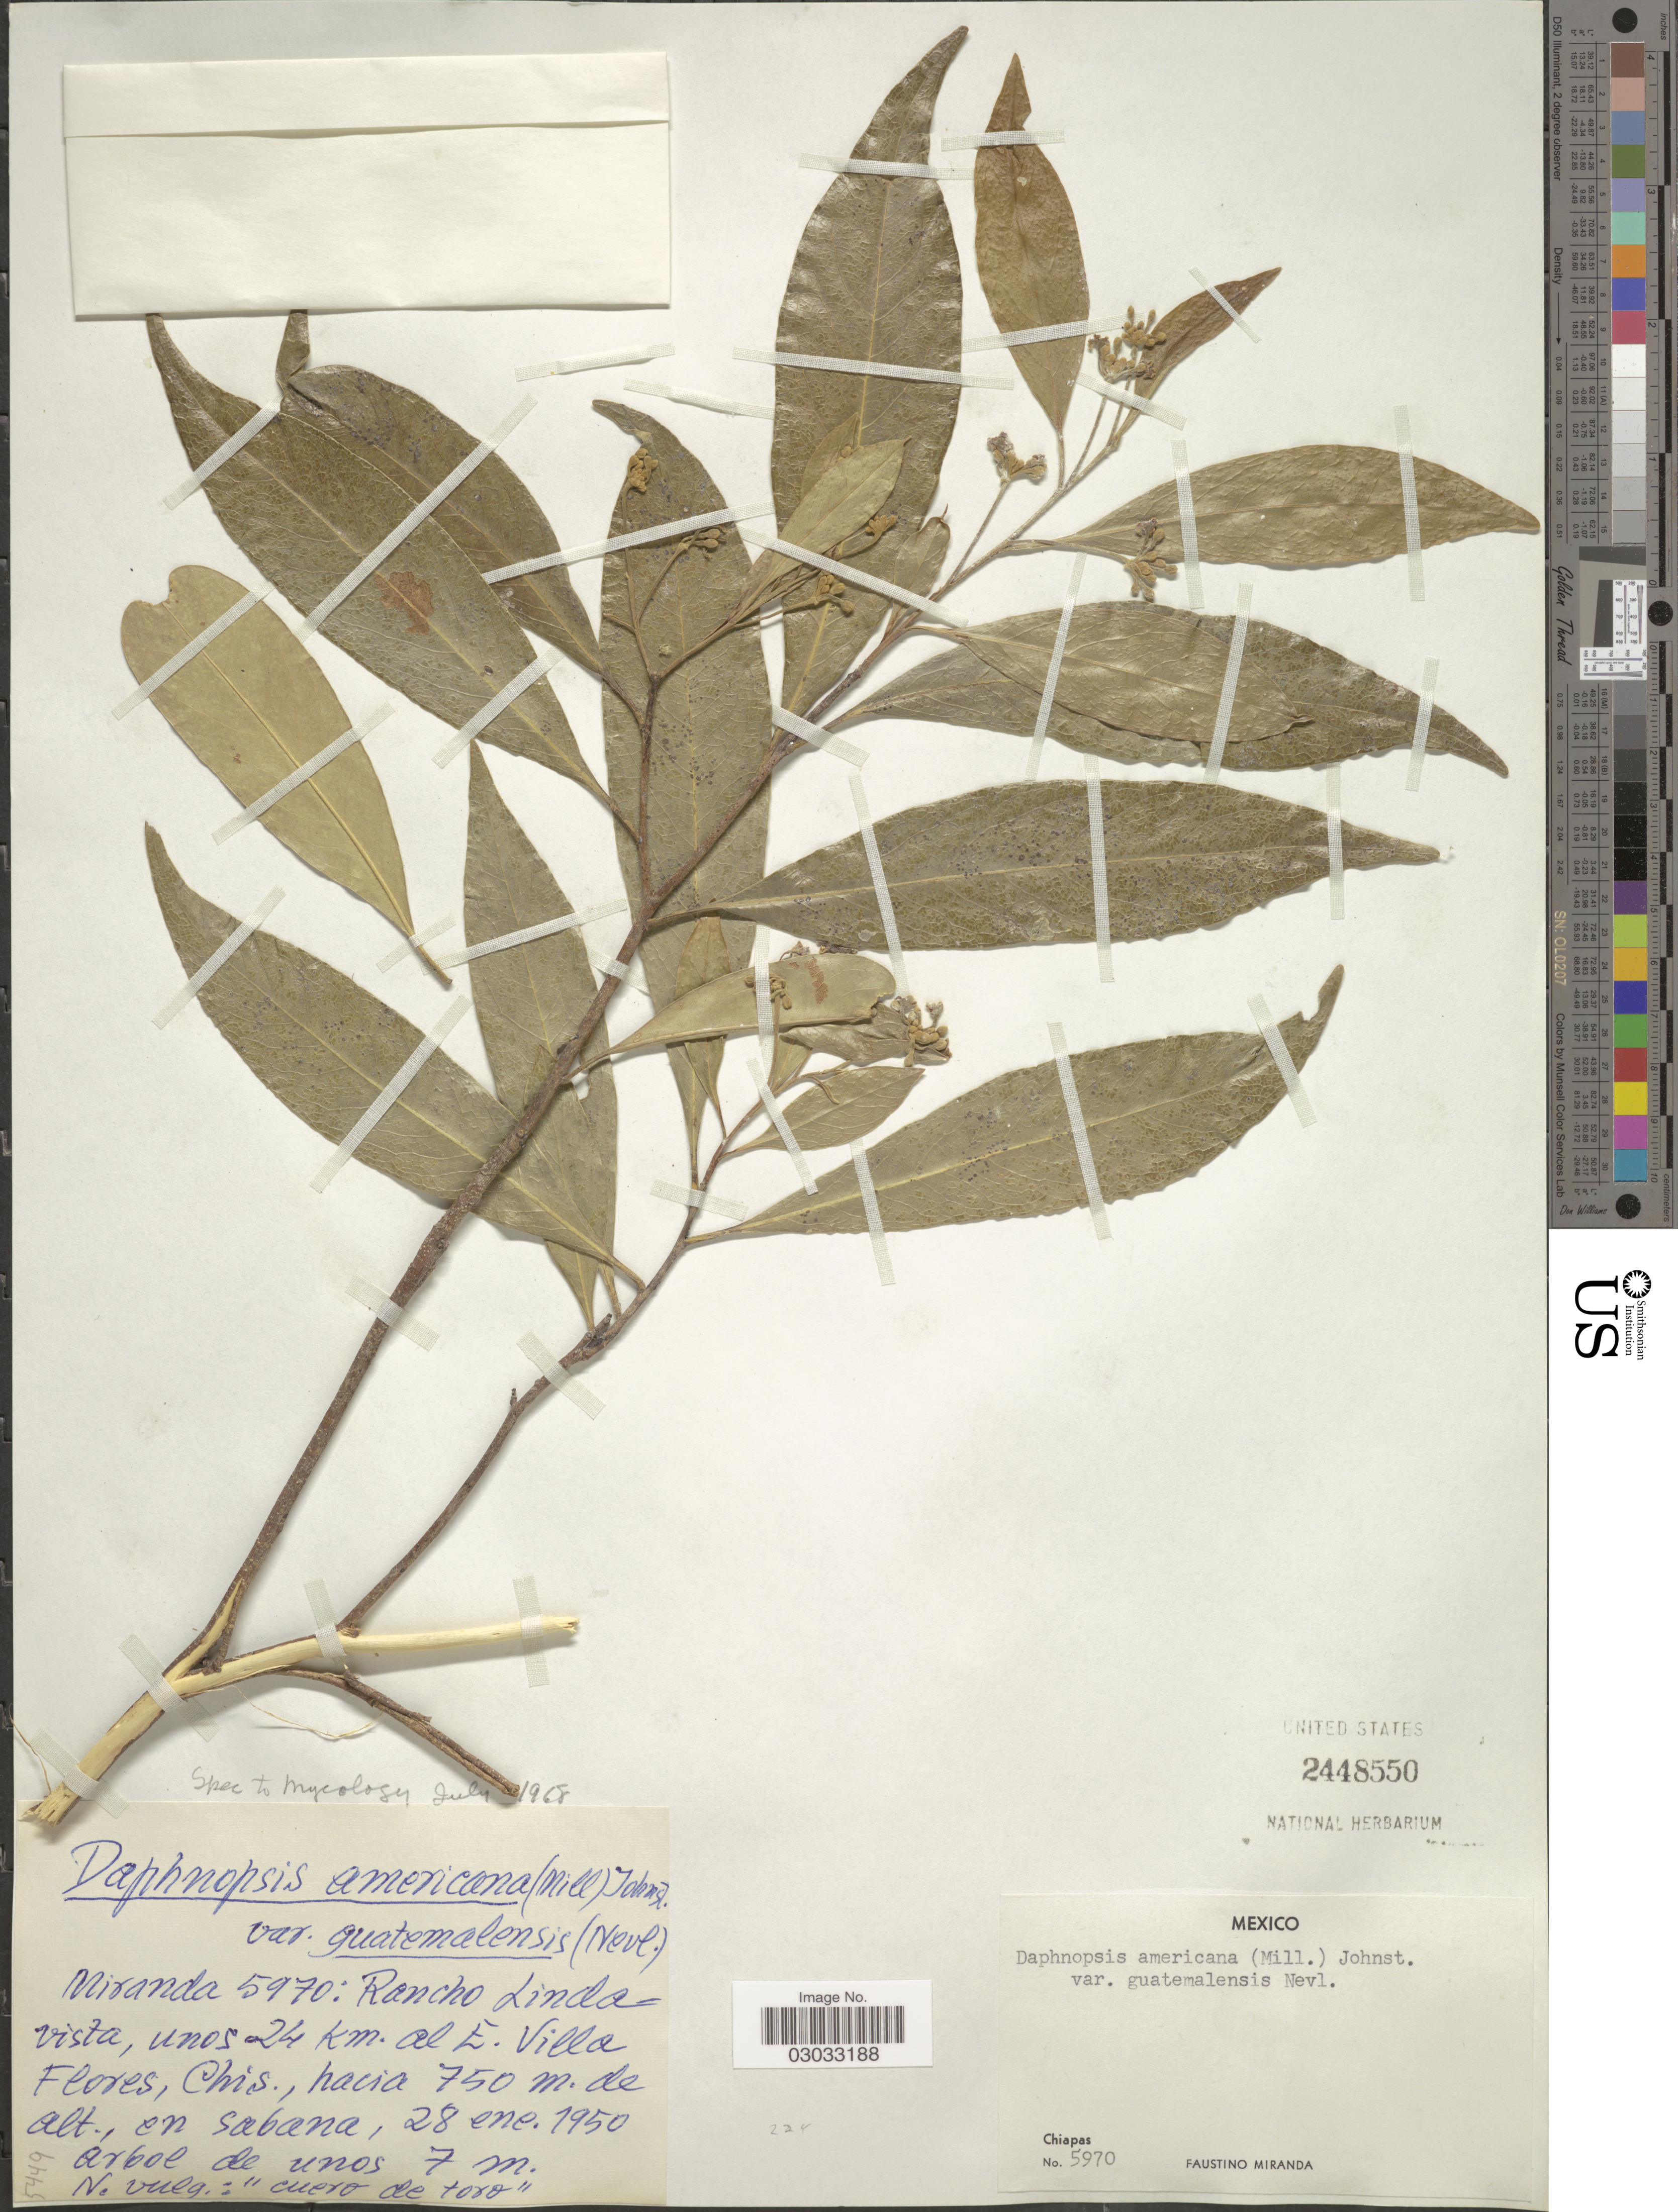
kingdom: Plantae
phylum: Tracheophyta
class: Magnoliopsida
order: Malvales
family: Thymelaeaceae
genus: Daphnopsis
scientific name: Daphnopsis americana subsp. guatemalensis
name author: Nevling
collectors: F. Miranda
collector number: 5970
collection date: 1950-01-28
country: Mexico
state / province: Chiapas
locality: Rancho Linda-vista, unos 24 Km. al E. Villa Flores.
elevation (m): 750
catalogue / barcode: US 2448550